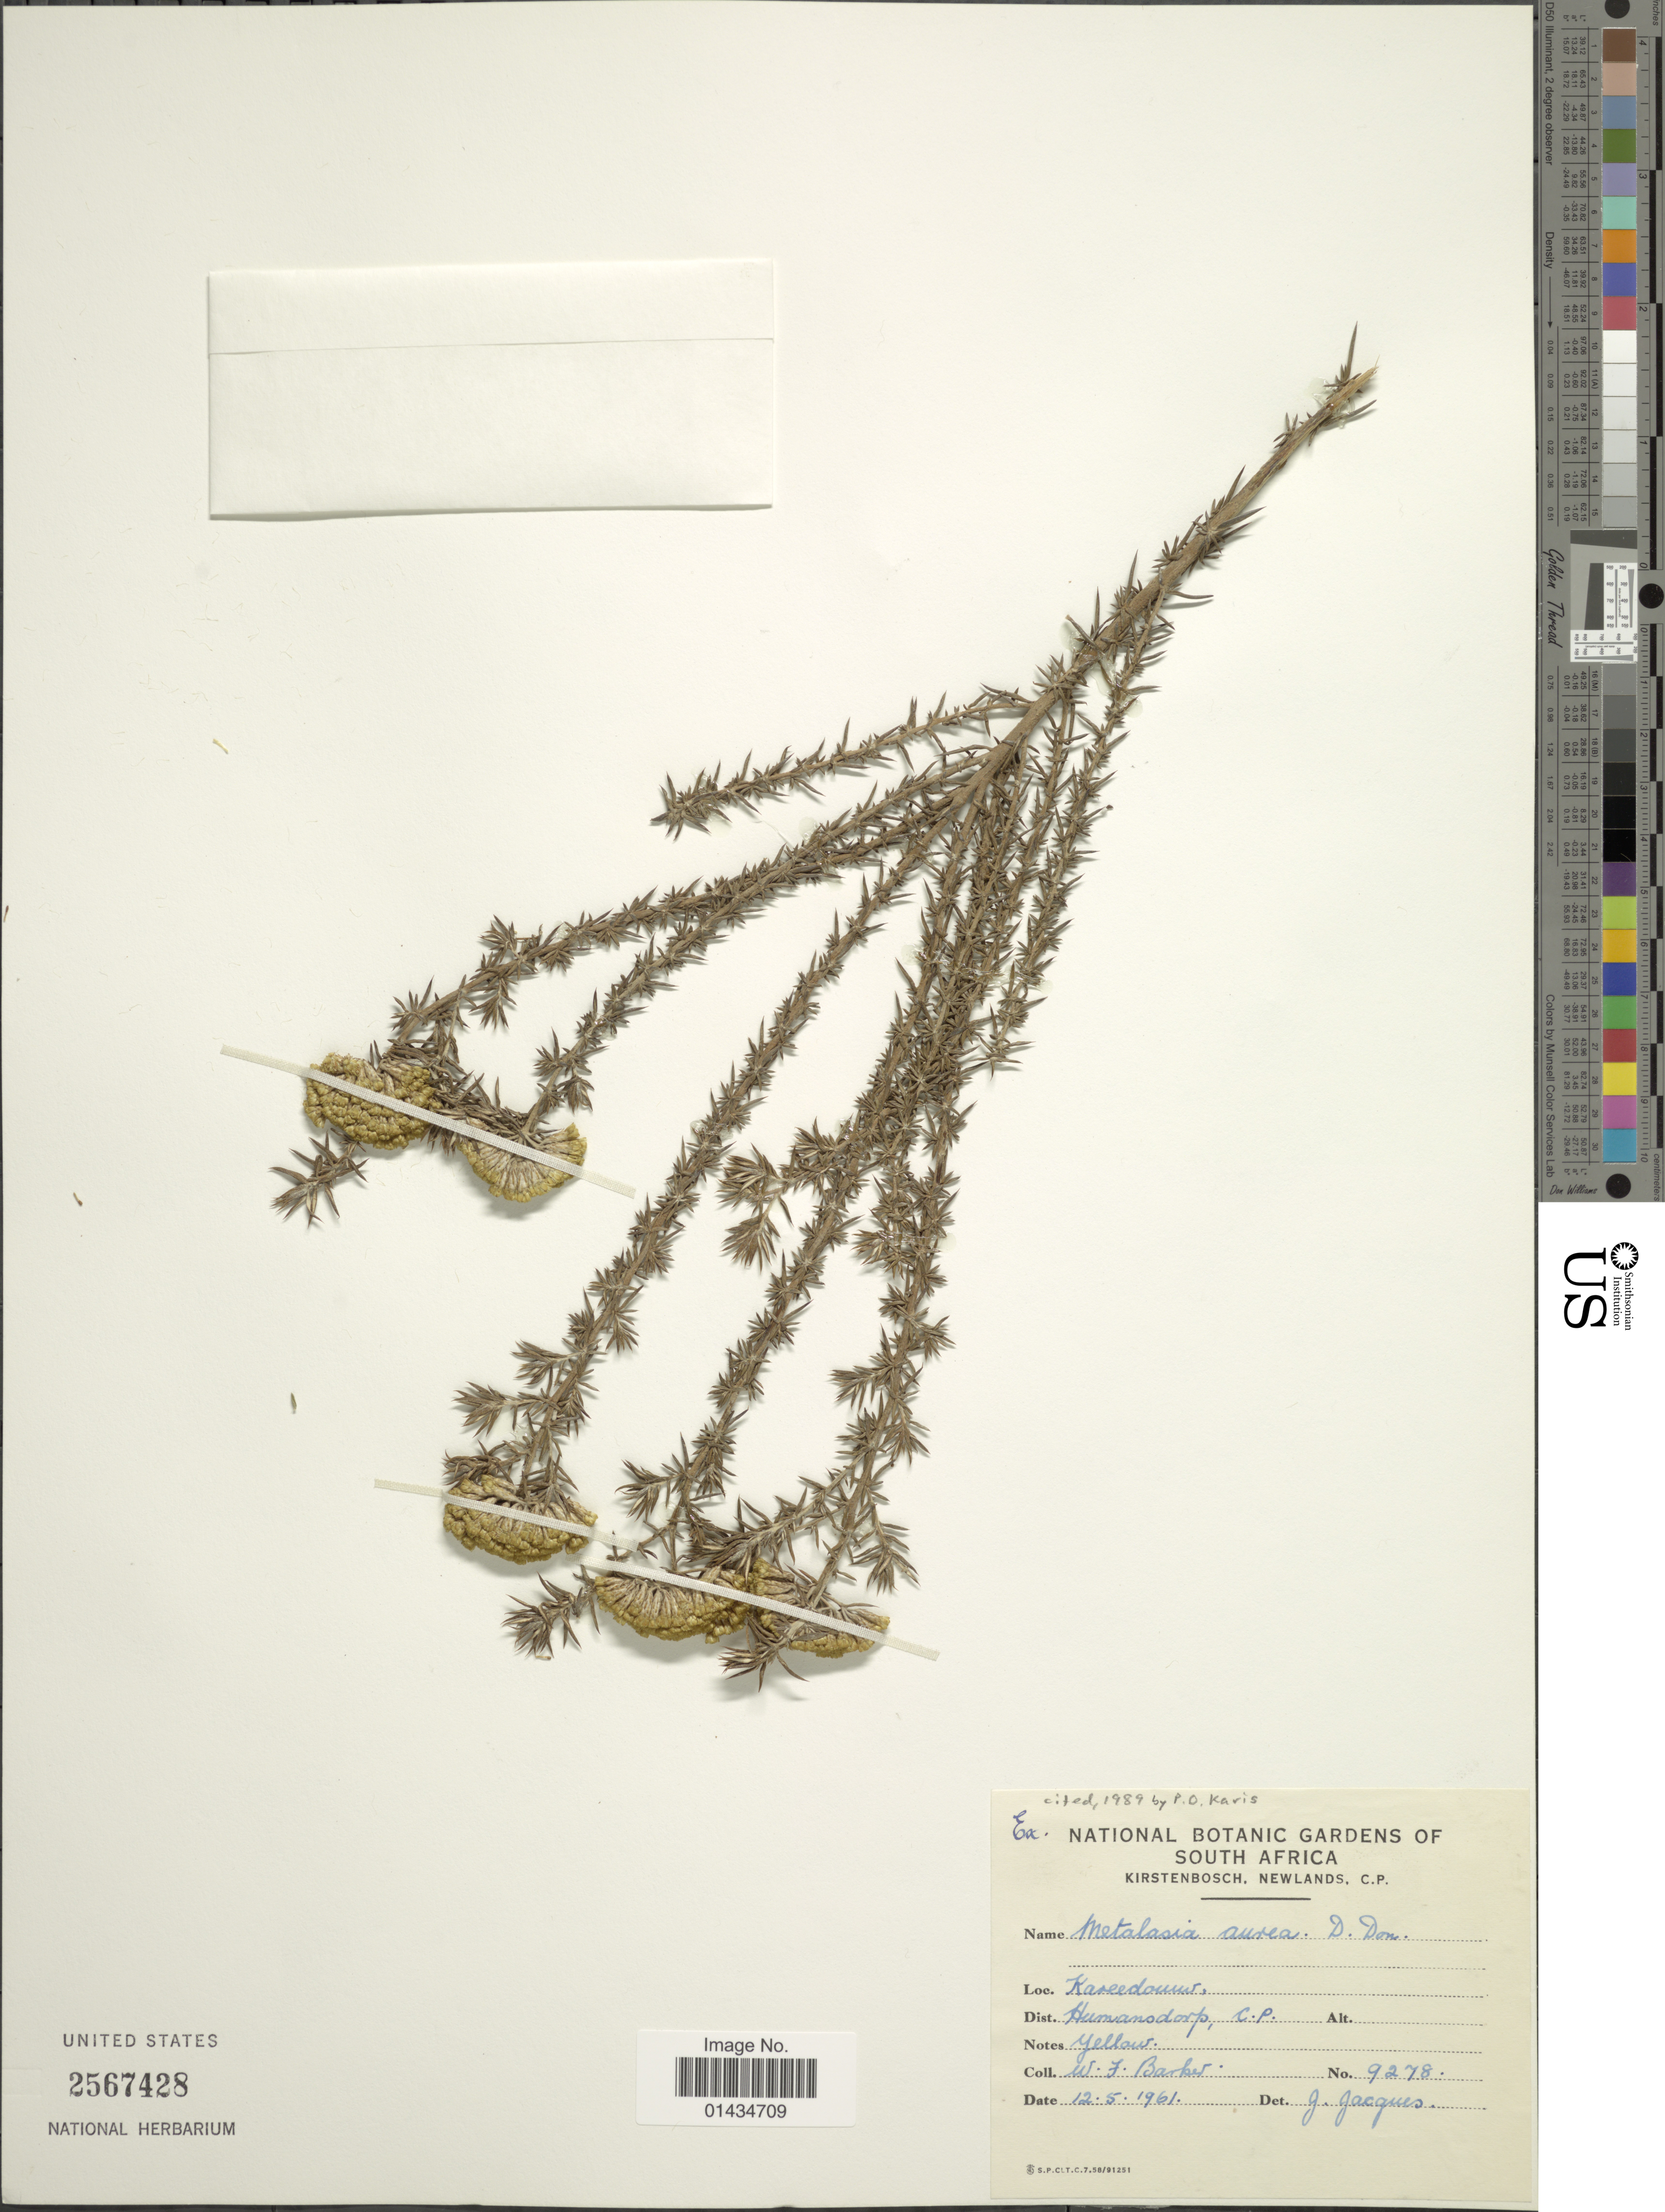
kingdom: Plantae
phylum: Tracheophyta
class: Magnoliopsida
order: Asterales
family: Asteraceae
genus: Metalasia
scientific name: Metalasia aurea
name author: D. Don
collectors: W. F. Barker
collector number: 9278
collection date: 1961-05-12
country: South Africa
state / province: Eastern Cape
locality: Kareedouw, dist. Humansdorp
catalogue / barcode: US 2567428